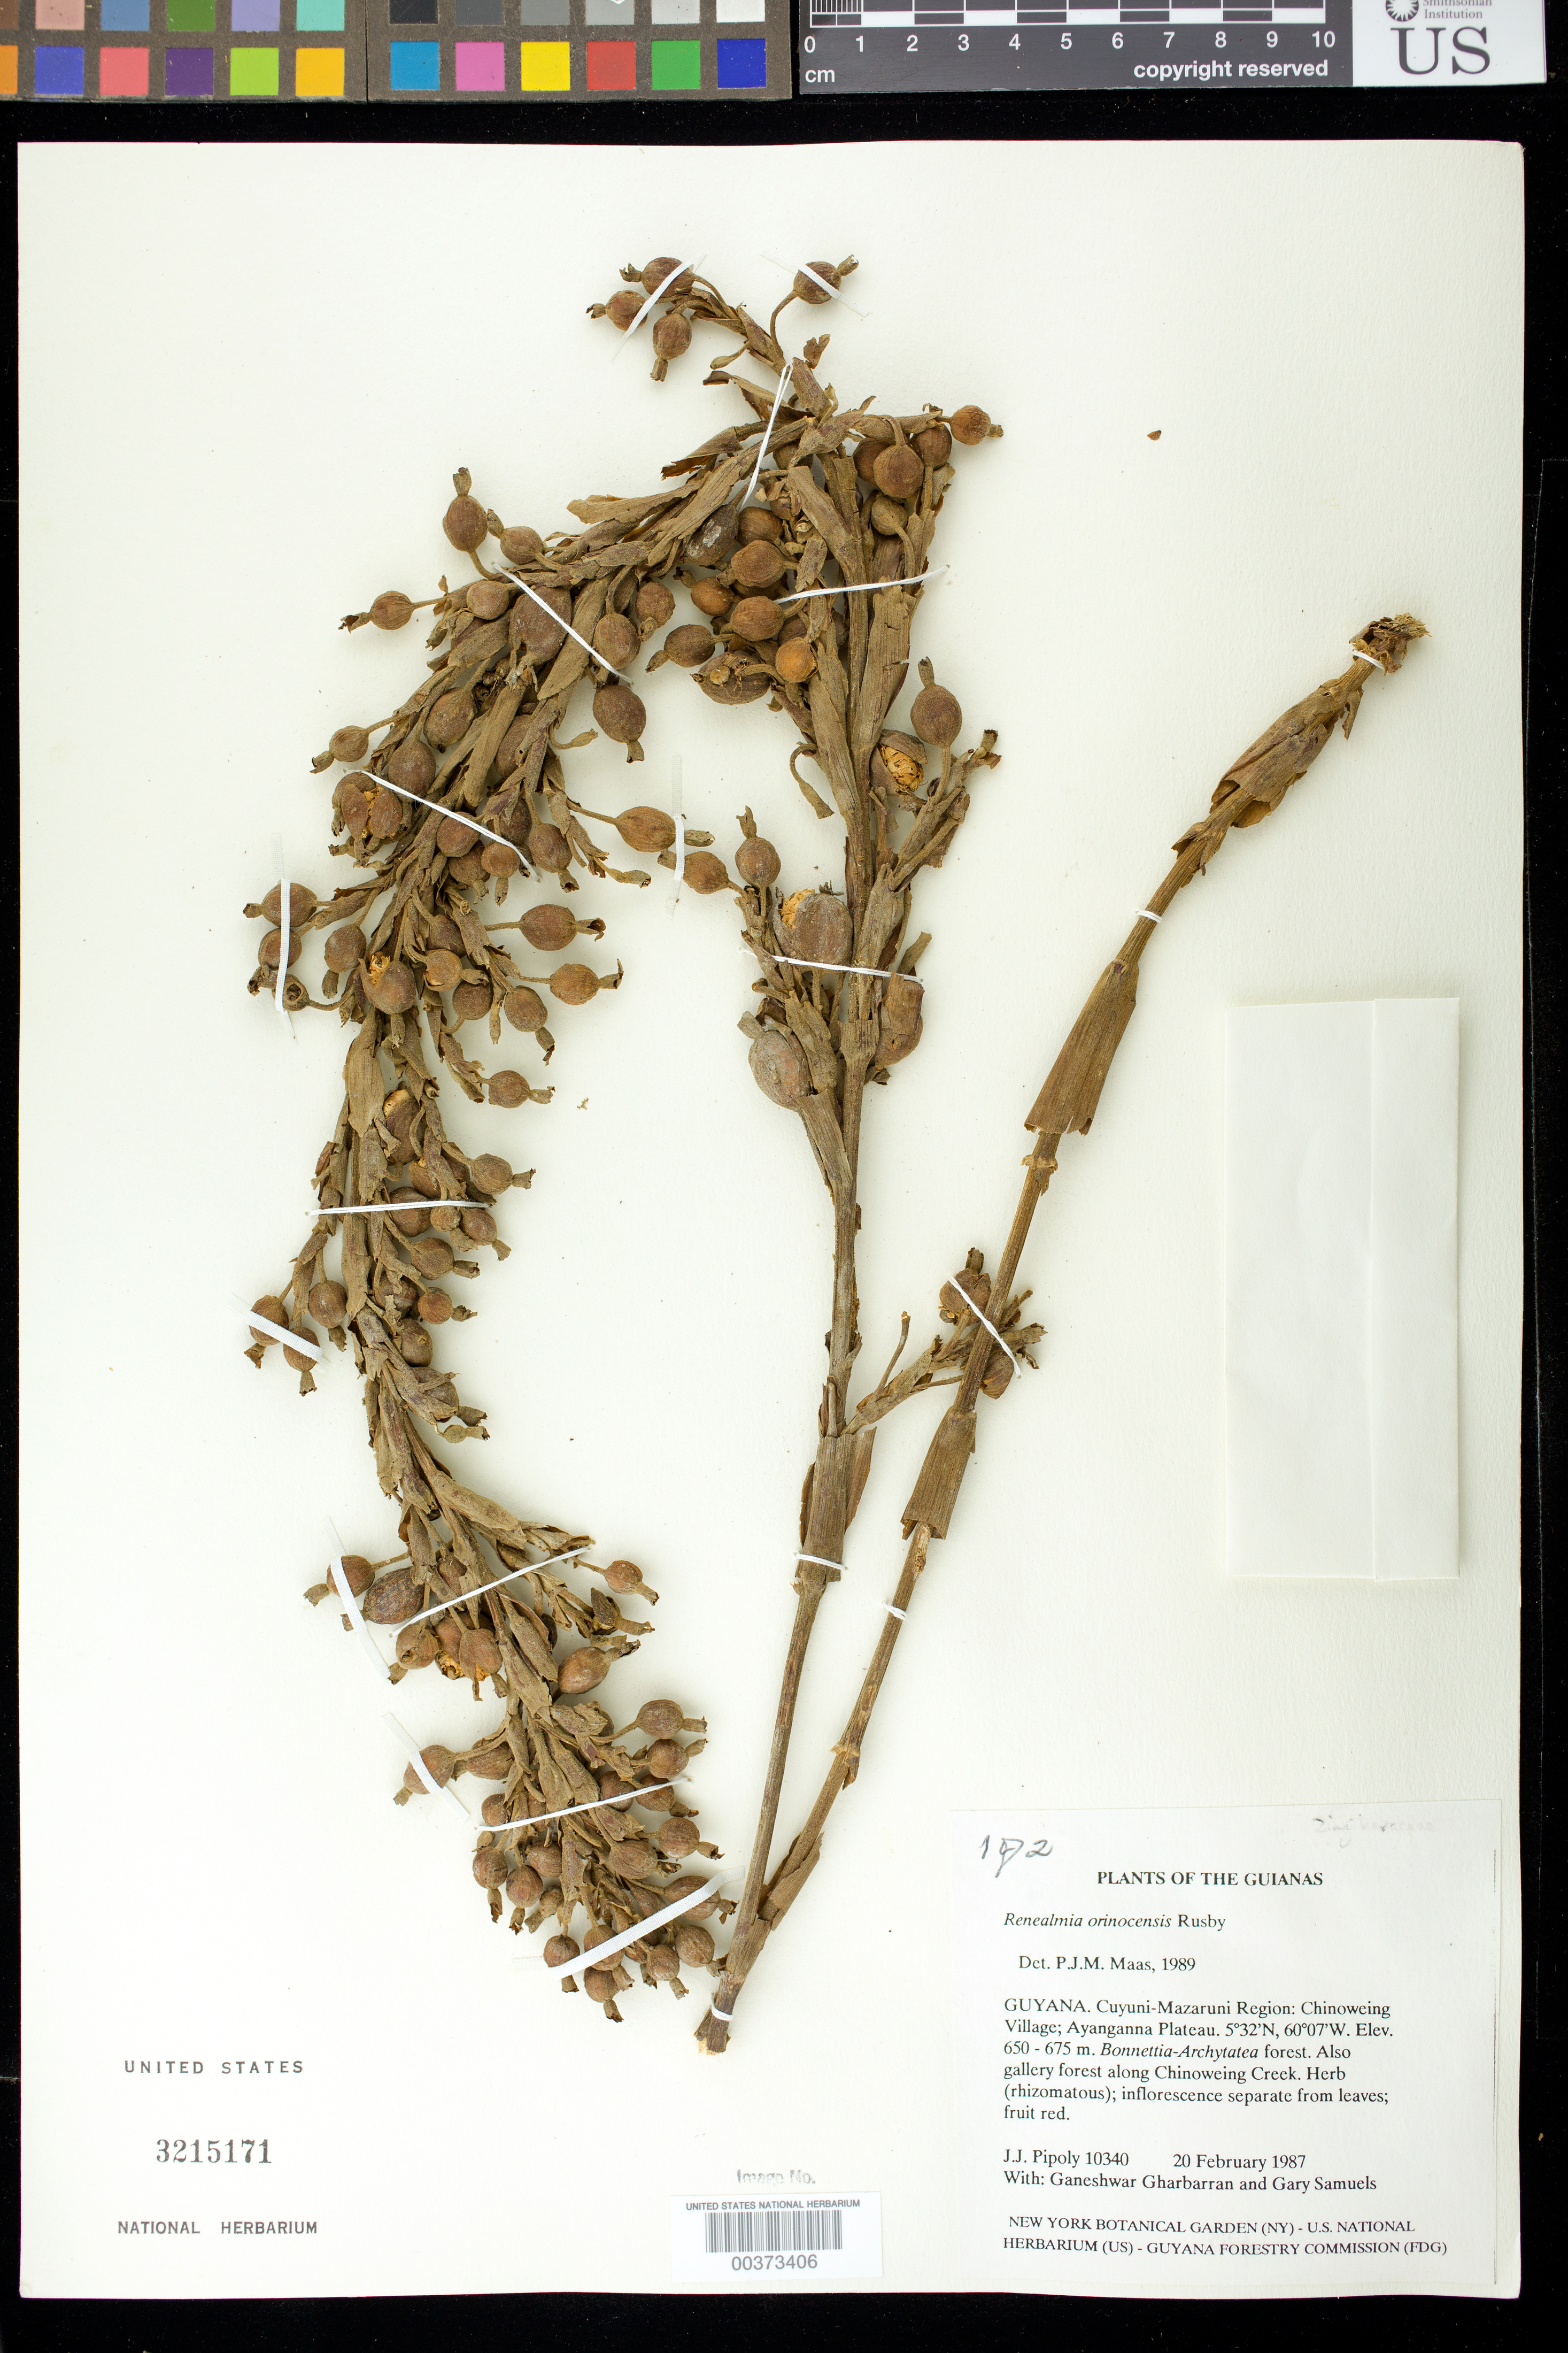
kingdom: Plantae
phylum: Tracheophyta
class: Liliopsida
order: Zingiberales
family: Zingiberaceae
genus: Renealmia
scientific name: Renealmia orinocensis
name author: Rusby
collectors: J. J. Pipoly, G. Gharbarran & G. Samuels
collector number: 10340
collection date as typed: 20 Feb 1987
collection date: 1987-02-20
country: Guyana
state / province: Cuyuni-mazaruni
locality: Chinoweing village; ayanganna plateau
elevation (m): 650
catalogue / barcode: US 3215171